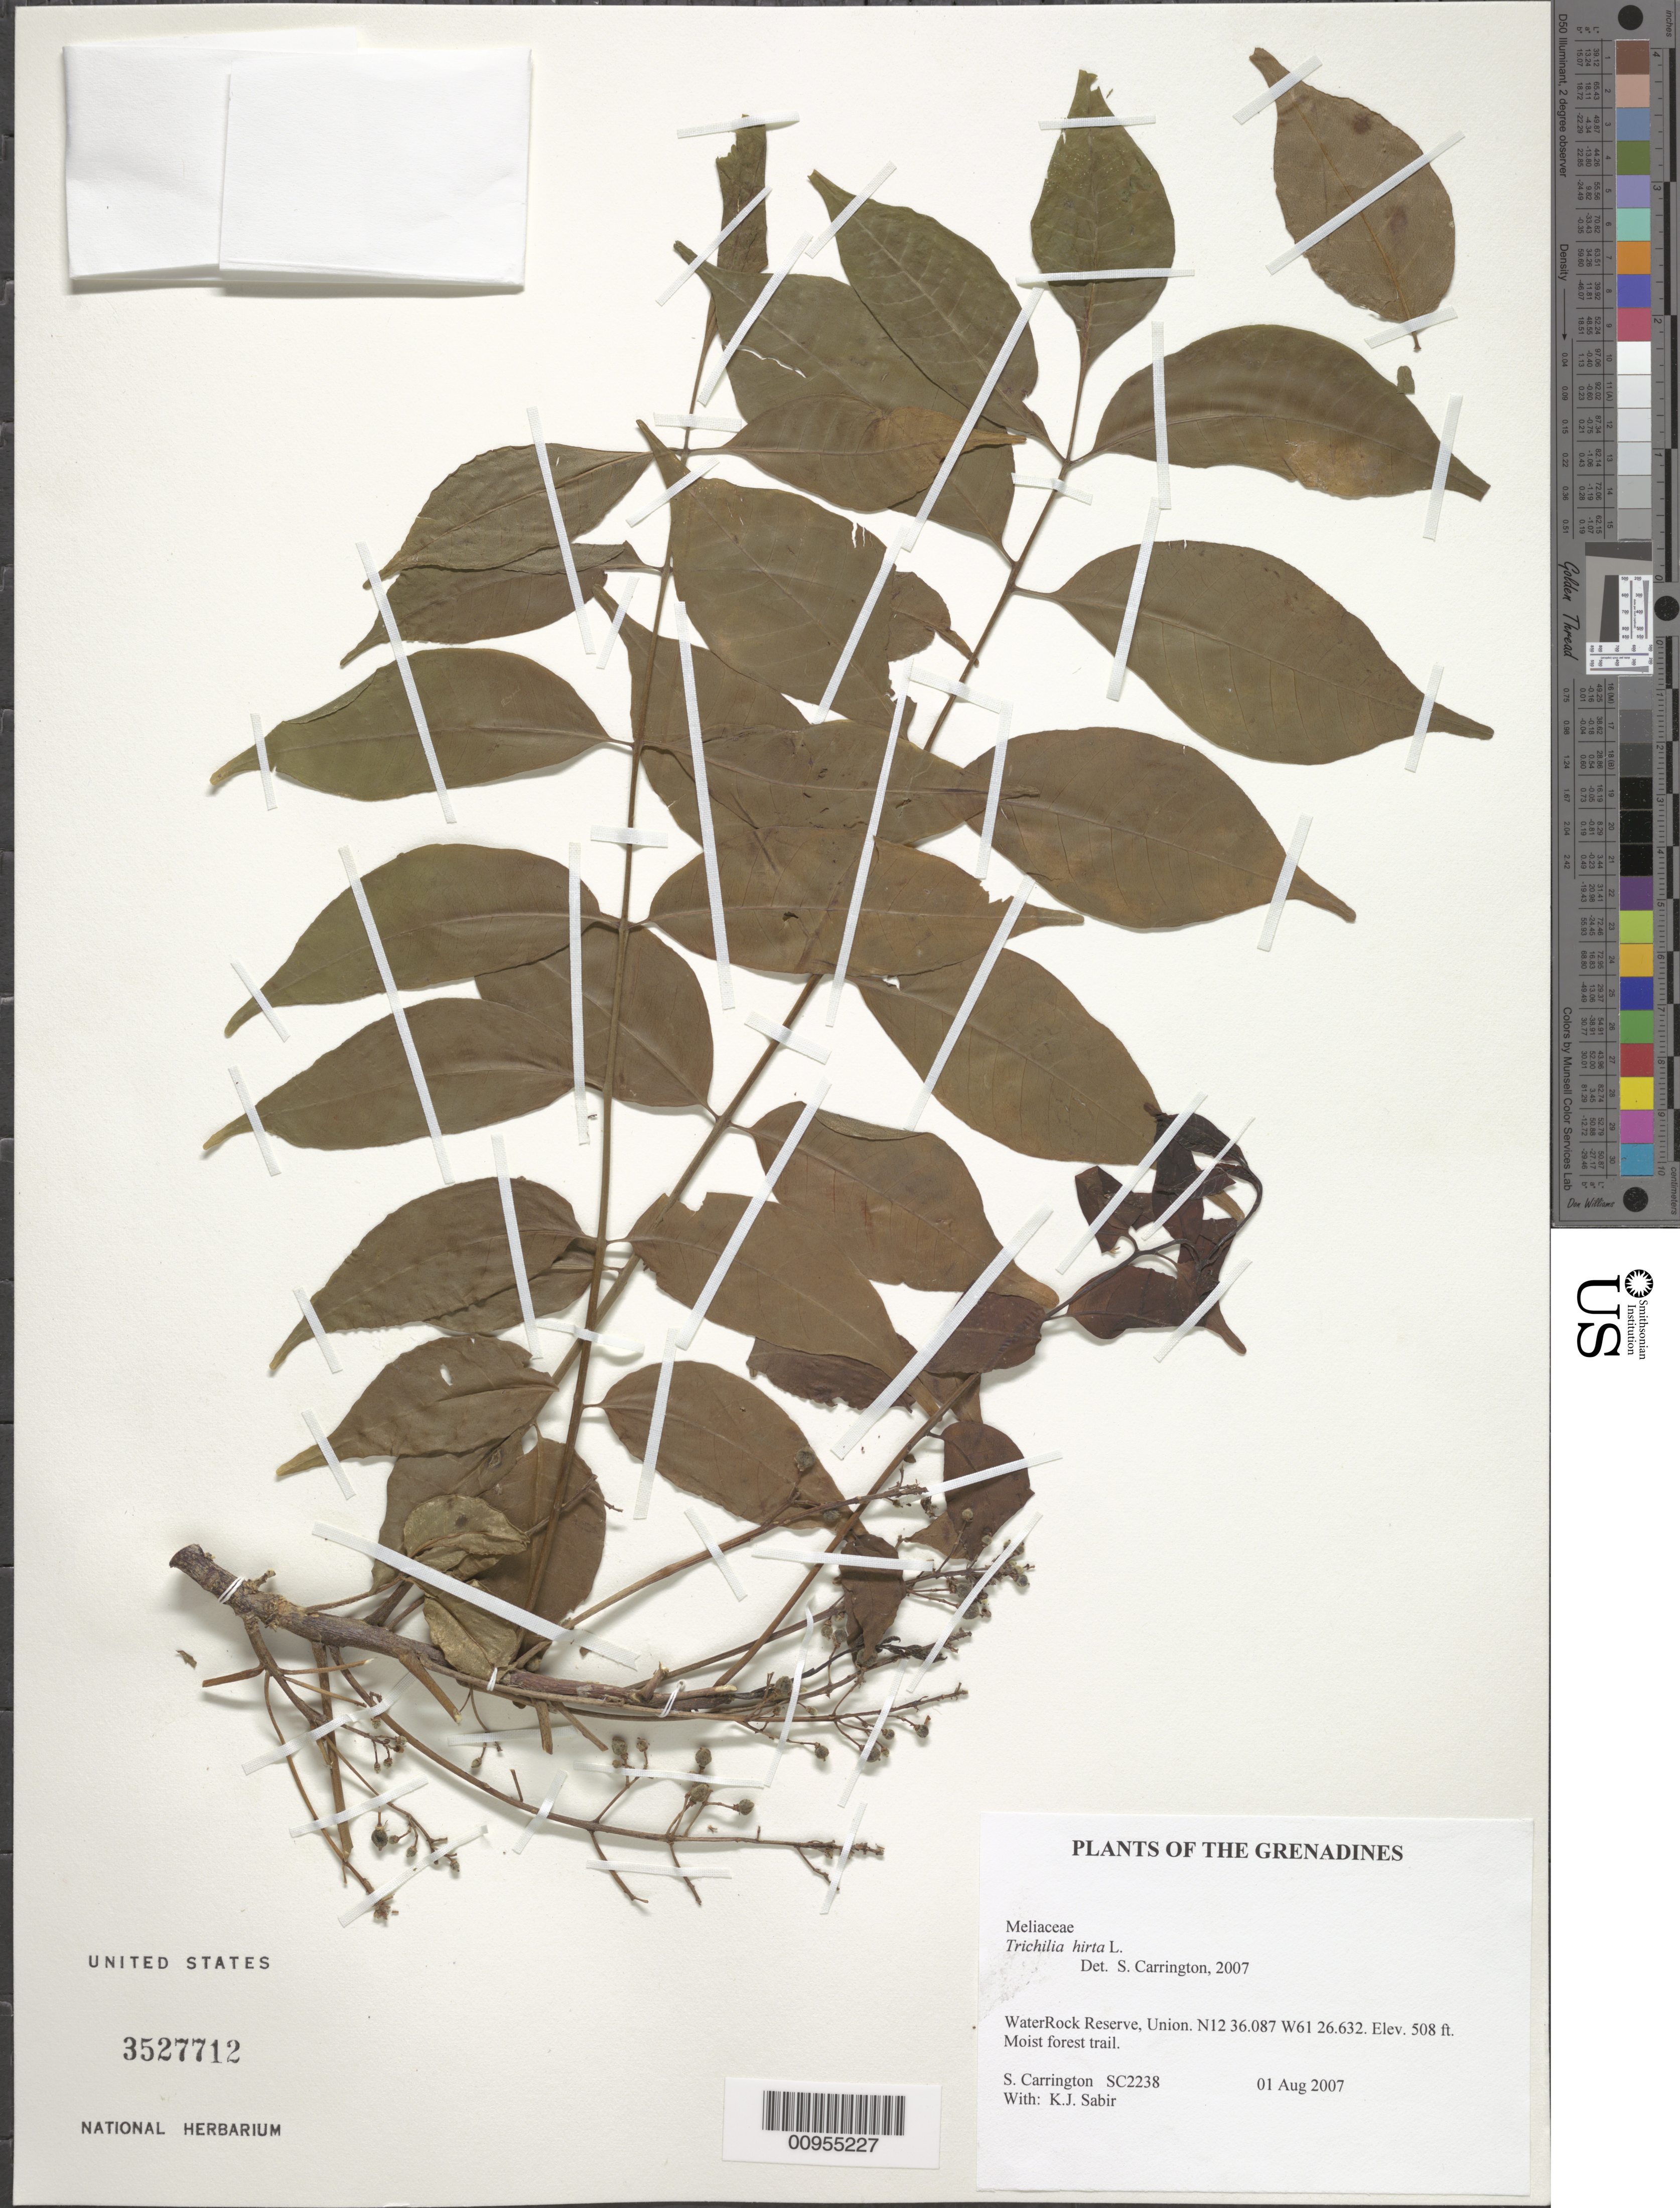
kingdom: Plantae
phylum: Tracheophyta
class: Magnoliopsida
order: Sapindales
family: Meliaceae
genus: Trichilia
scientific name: Trichilia hirta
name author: L.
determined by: Carrington, C. M. S.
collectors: C. M. S. Carrington & K. Sabir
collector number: SC 2238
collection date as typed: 01 Aug 2007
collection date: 2007-08-01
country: St. Vincent - Grenadines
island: Union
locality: WaterRock Reserve, Union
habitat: moist forest trail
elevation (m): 155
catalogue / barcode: US 3527712